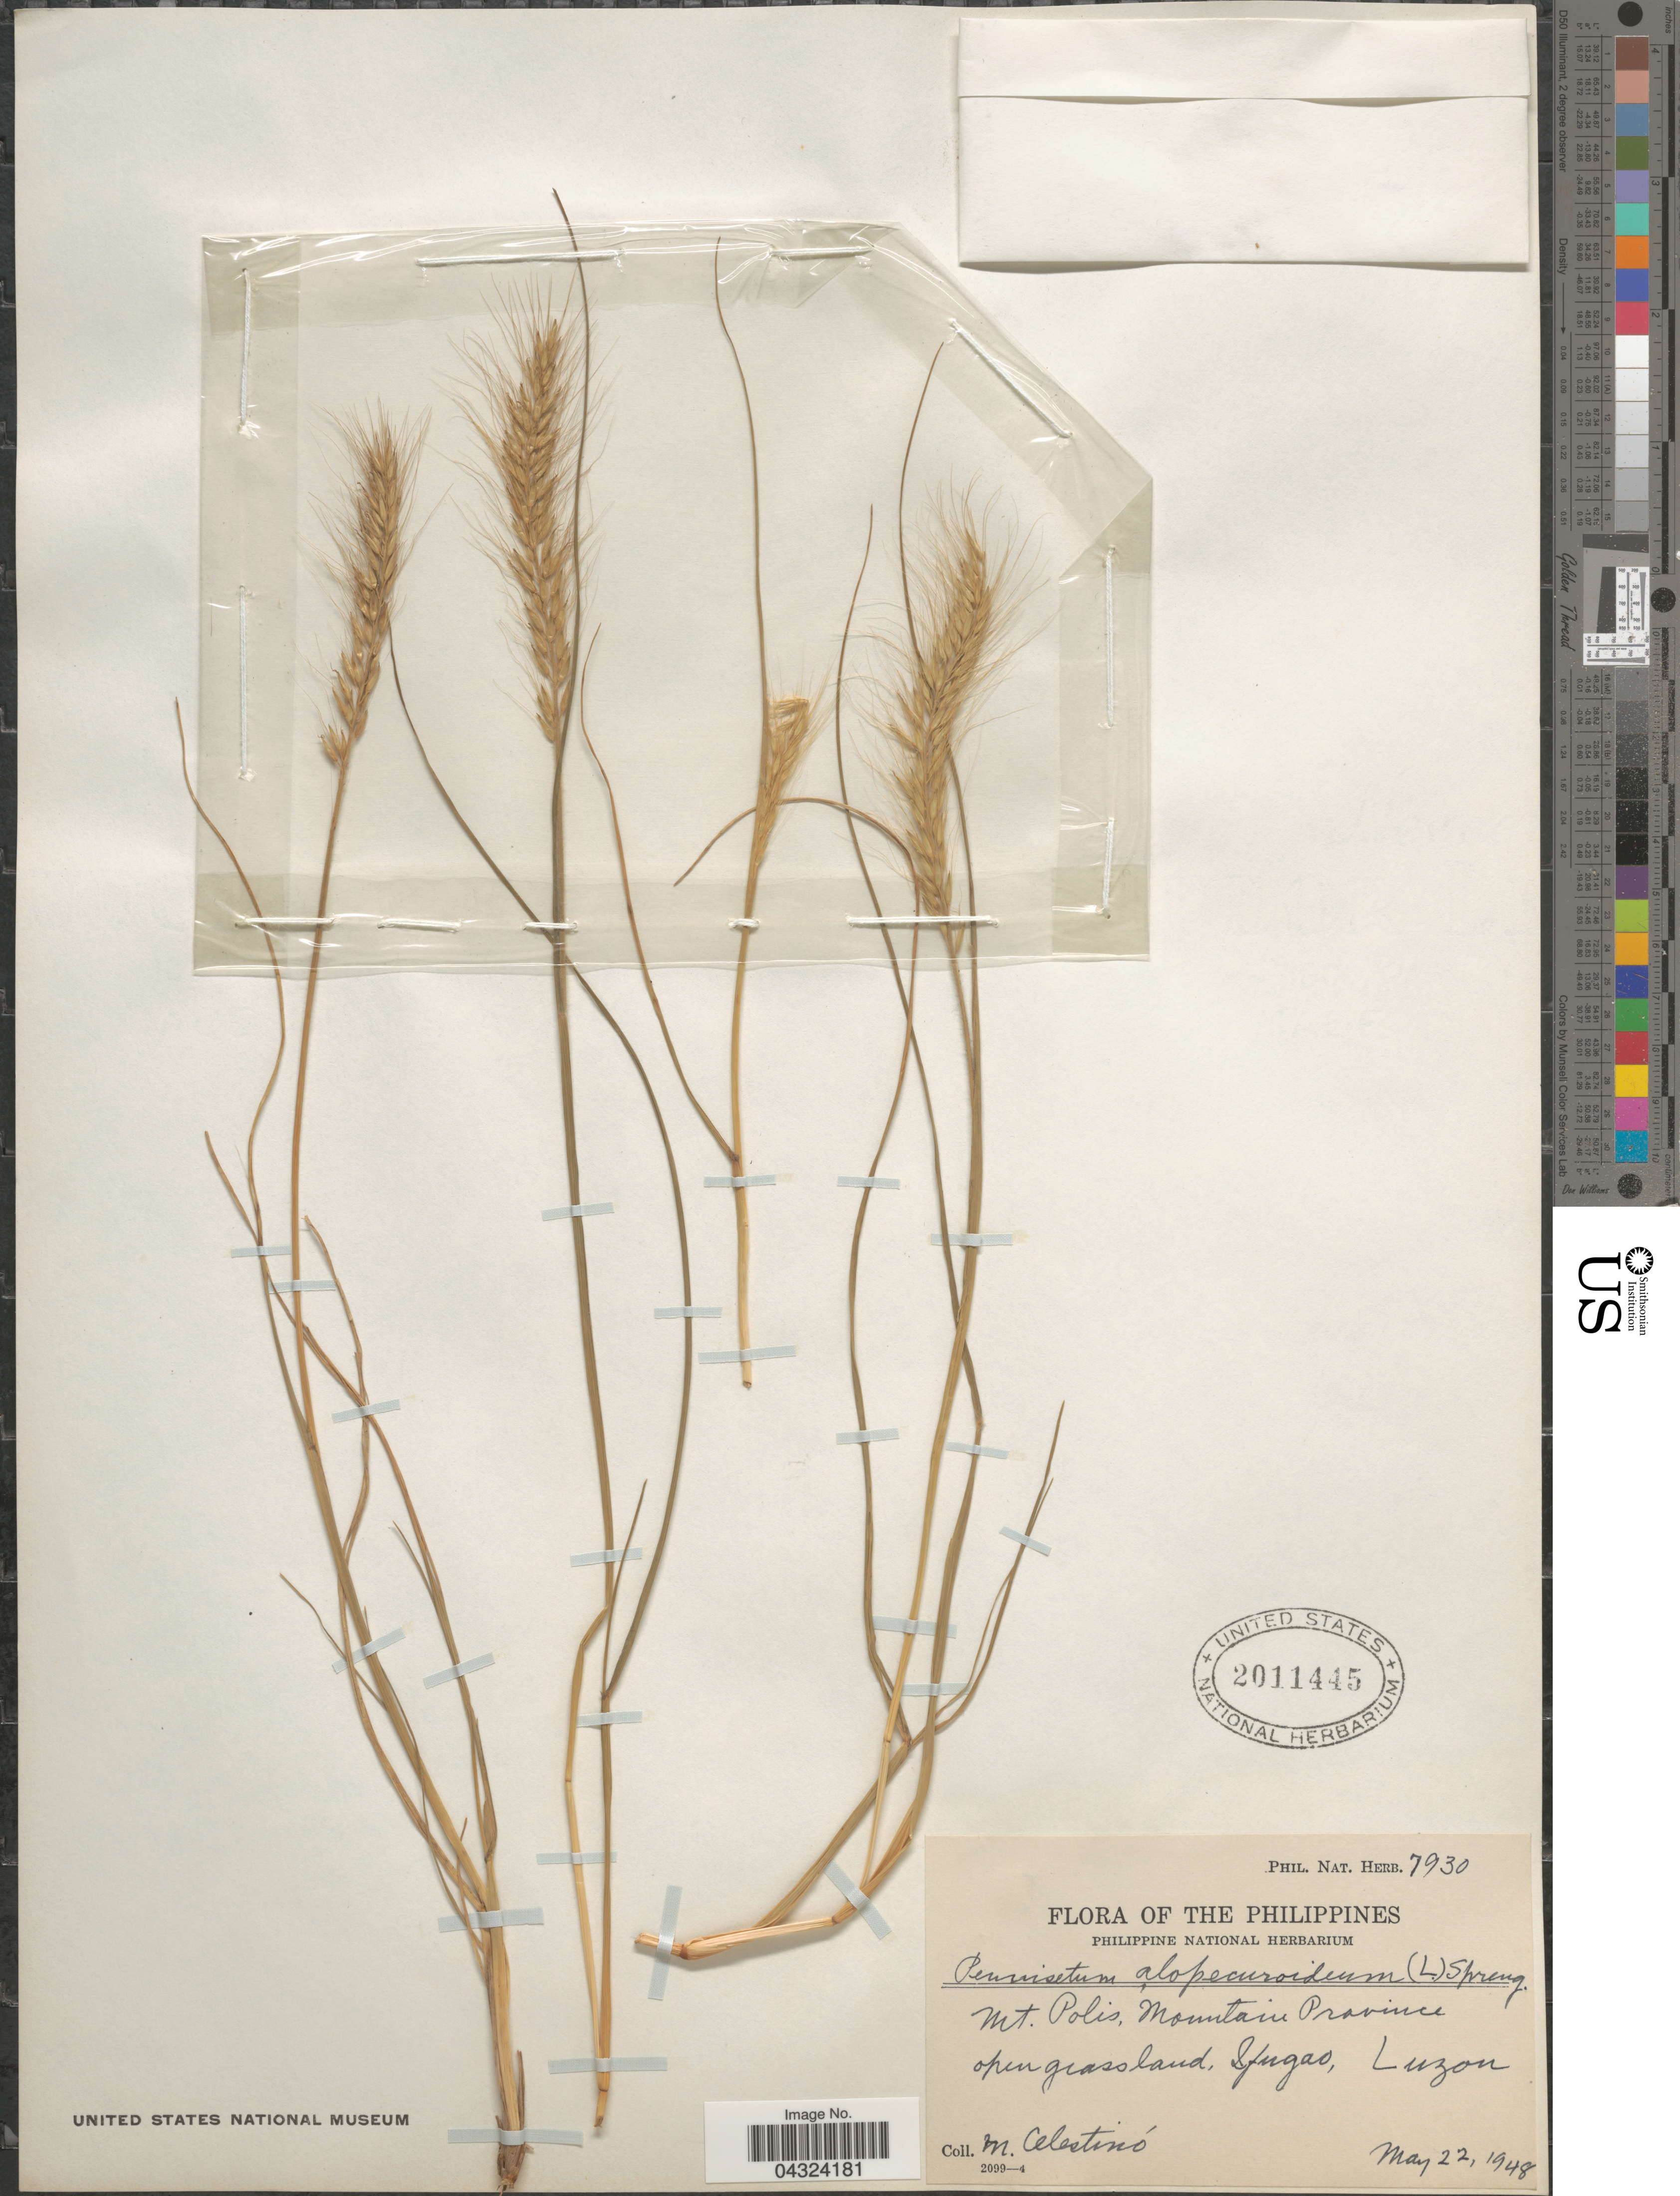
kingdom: Plantae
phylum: Tracheophyta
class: Liliopsida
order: Poales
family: Poaceae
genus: Cenchrus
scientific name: Cenchrus purpurascens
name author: Thunb.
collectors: M. Celestino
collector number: Phil. Nat. Herb. 7930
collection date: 1948-05-22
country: Philippines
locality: Mt. Polis, Mountain Province. Open grassland, Ifugas, Luzon.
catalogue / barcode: US 2011445